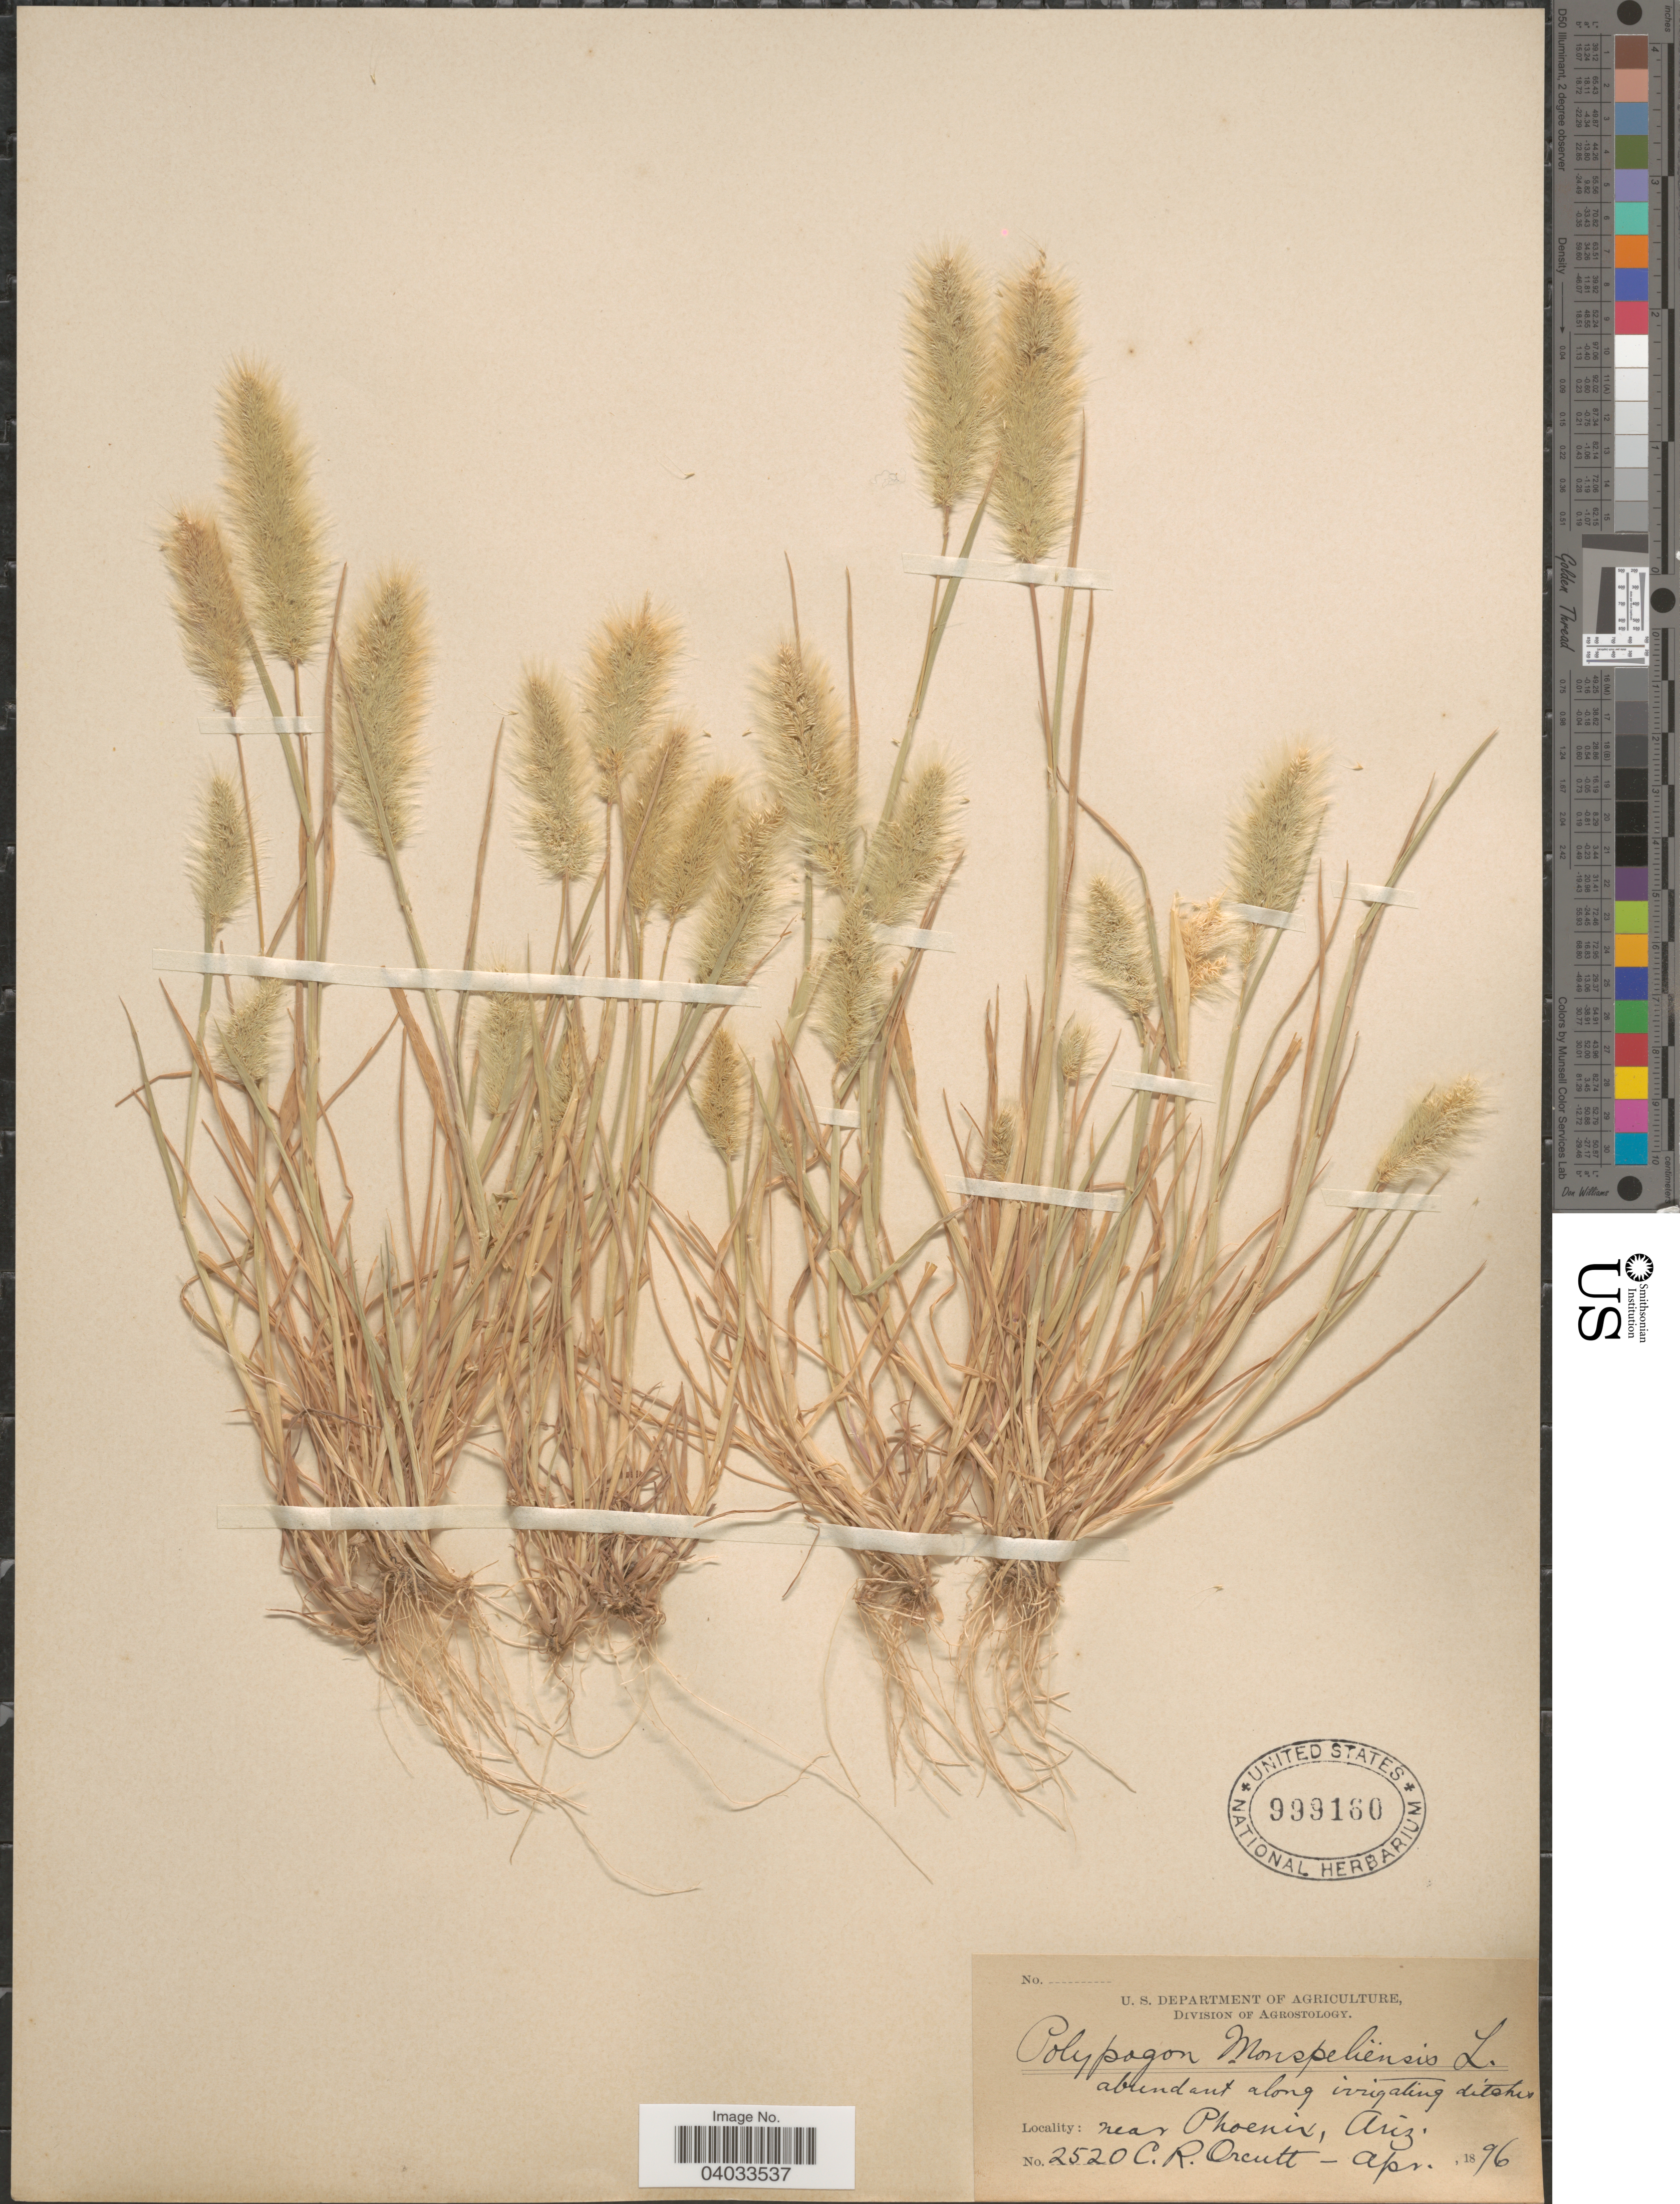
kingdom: Plantae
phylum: Tracheophyta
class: Liliopsida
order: Poales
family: Poaceae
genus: Polypogon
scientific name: Polypogon monspeliensis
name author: (L.) Desf.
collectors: C. R. Orcutt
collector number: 2520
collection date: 1896-04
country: United States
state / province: Arizona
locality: Along irrigating ditches near Phoenix.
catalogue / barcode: US 999160